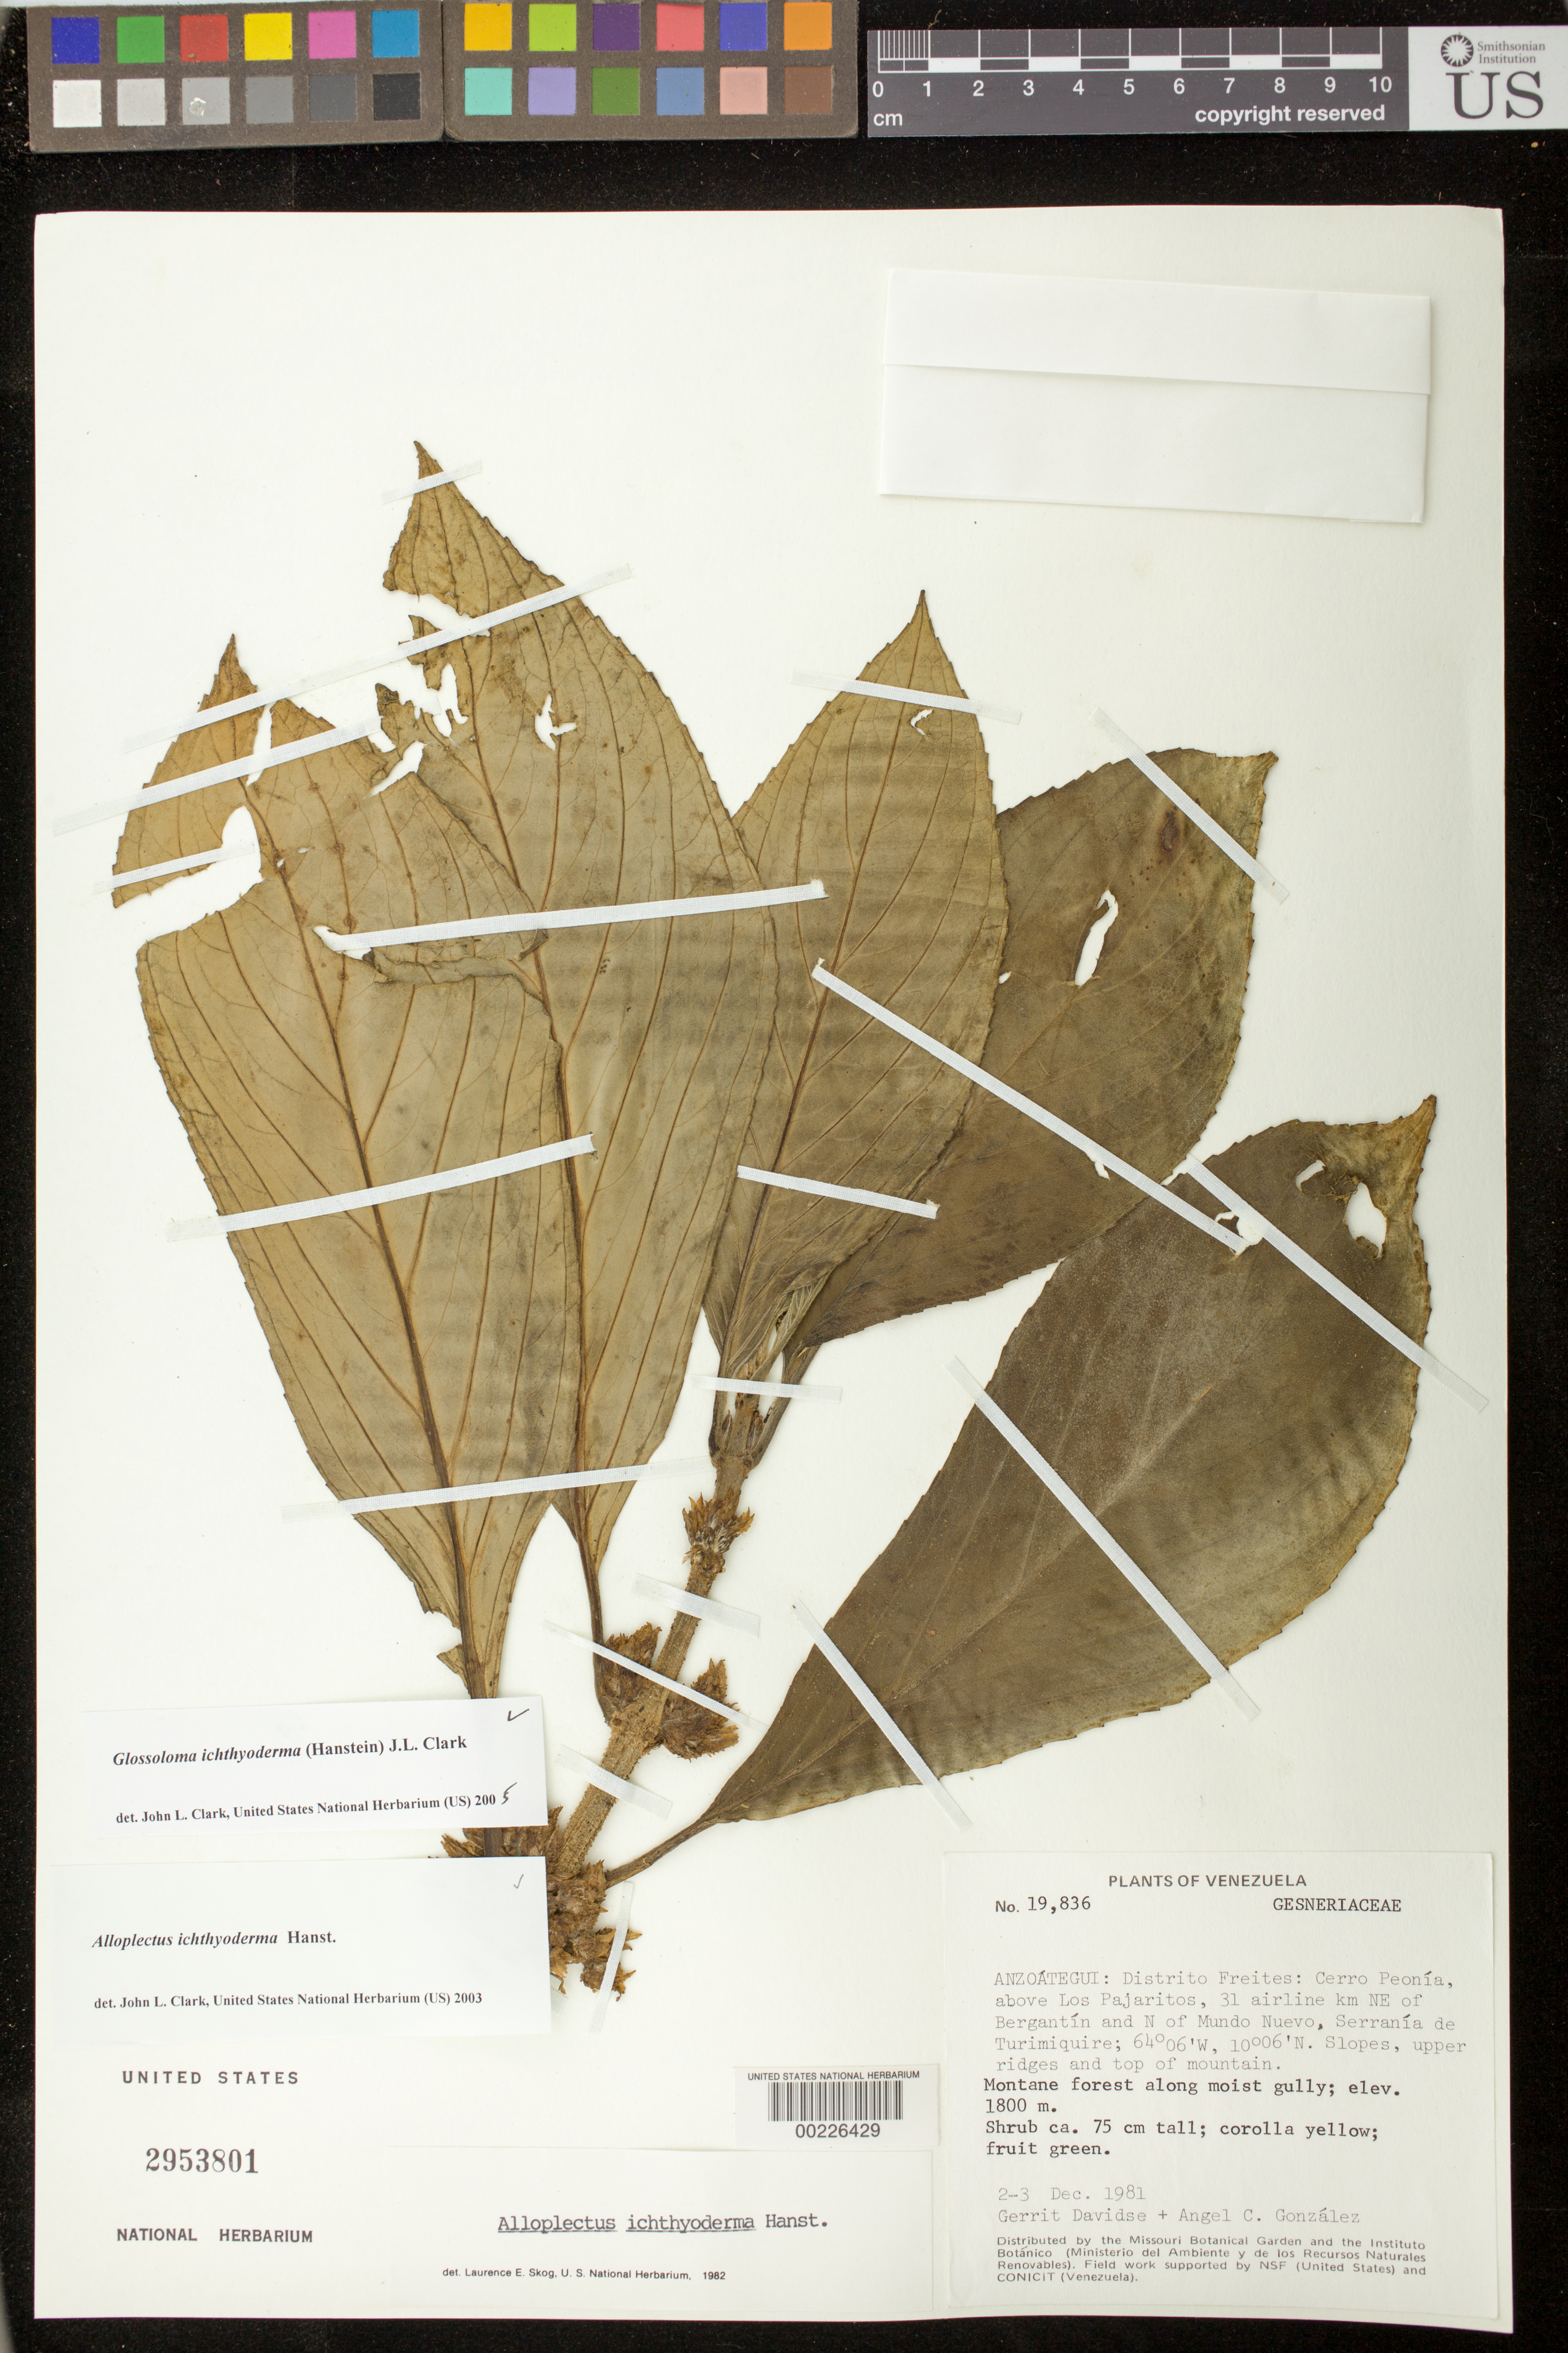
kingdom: Plantae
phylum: Tracheophyta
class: Magnoliopsida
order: Lamiales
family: Gesneriaceae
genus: Glossoloma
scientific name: Glossoloma ichthyoderma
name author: (Hanst.) J.L. Clark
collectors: G. Davidse & A. C. González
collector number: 19836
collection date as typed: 2-3 Dec 1981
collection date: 1981-12-02/1981-12-03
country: Venezuela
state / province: Anzoátegui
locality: Dist. Freites, Cerro Peonia, above los Pajaritos, 31 airline km NE of Bergantin andn of Mundo Nuevo, Serrania de Turimiquire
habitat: Montane forest along moist gully, slopes, upper ridges & mt top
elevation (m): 1800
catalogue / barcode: US 2953801